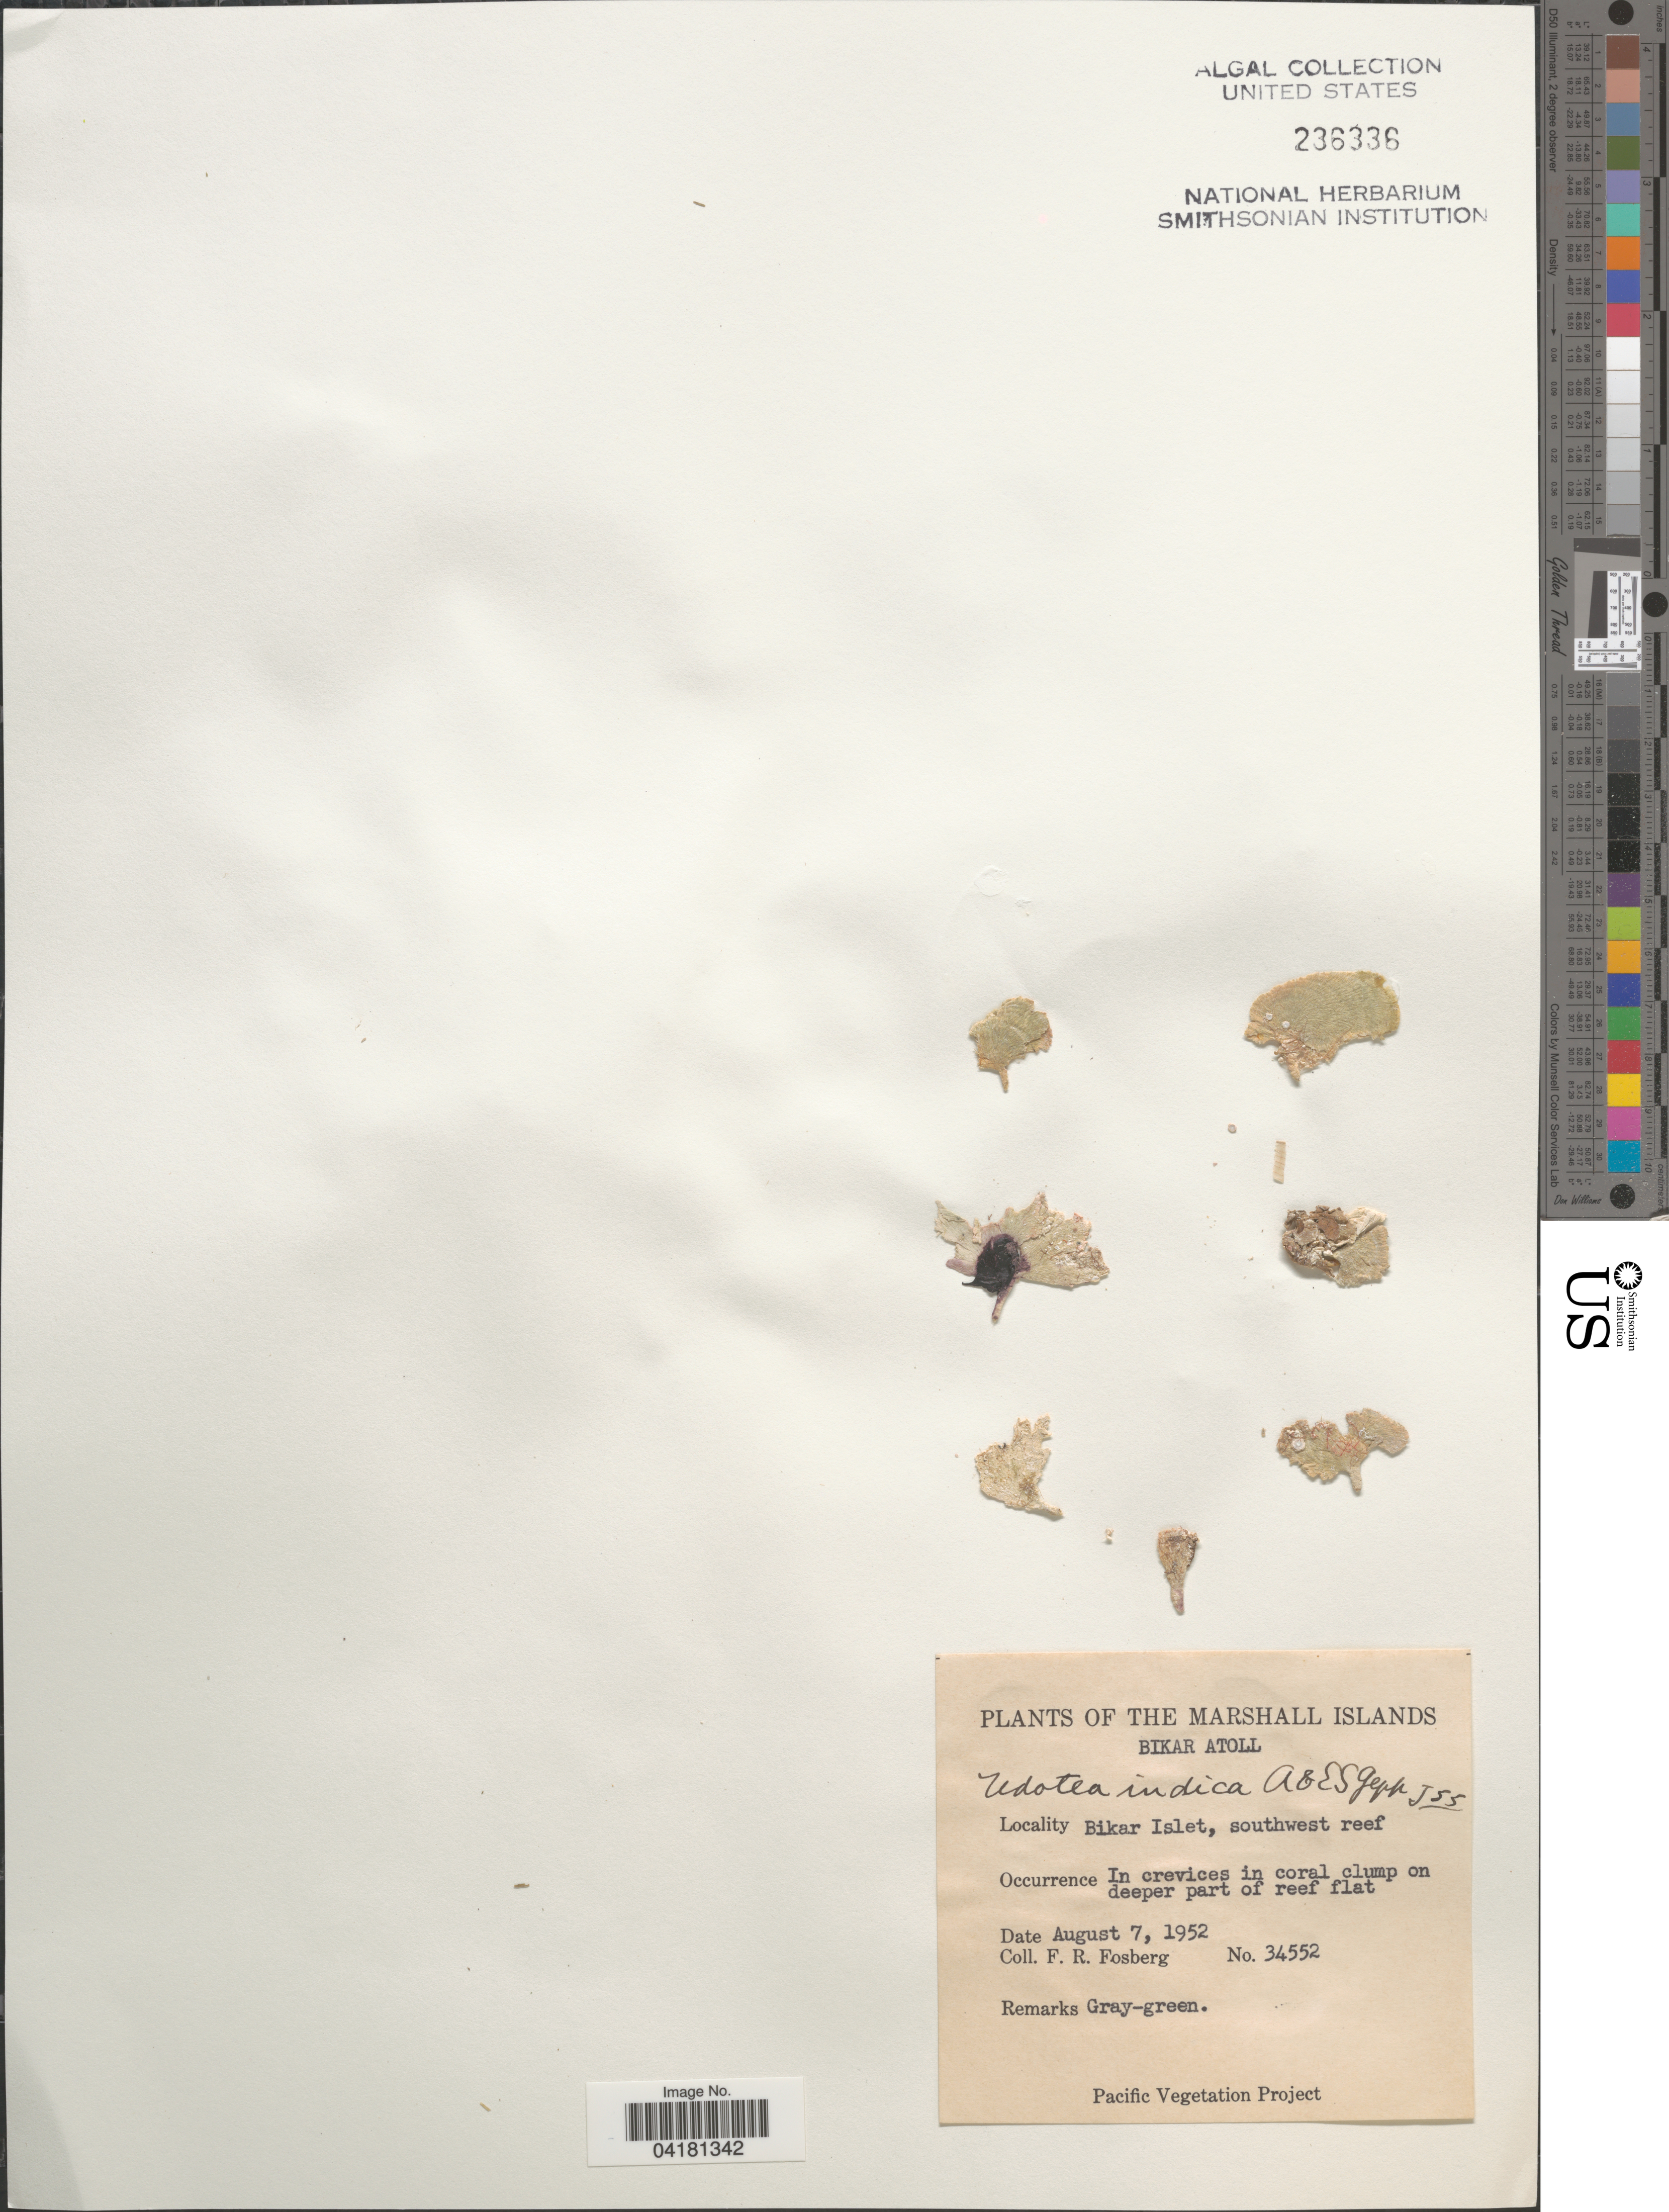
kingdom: Plantae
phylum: Chlorophyta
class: Ulvophyceae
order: Bryopsidales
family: Udoteaceae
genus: Udotea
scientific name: Udotea indica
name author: A. Gepp & E. Gepp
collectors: F. R. Fosberg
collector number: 34552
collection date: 1952-08-07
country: Marshall Islands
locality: Bikar Atoll. Bikar Islet, southwest reef.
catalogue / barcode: US 236336